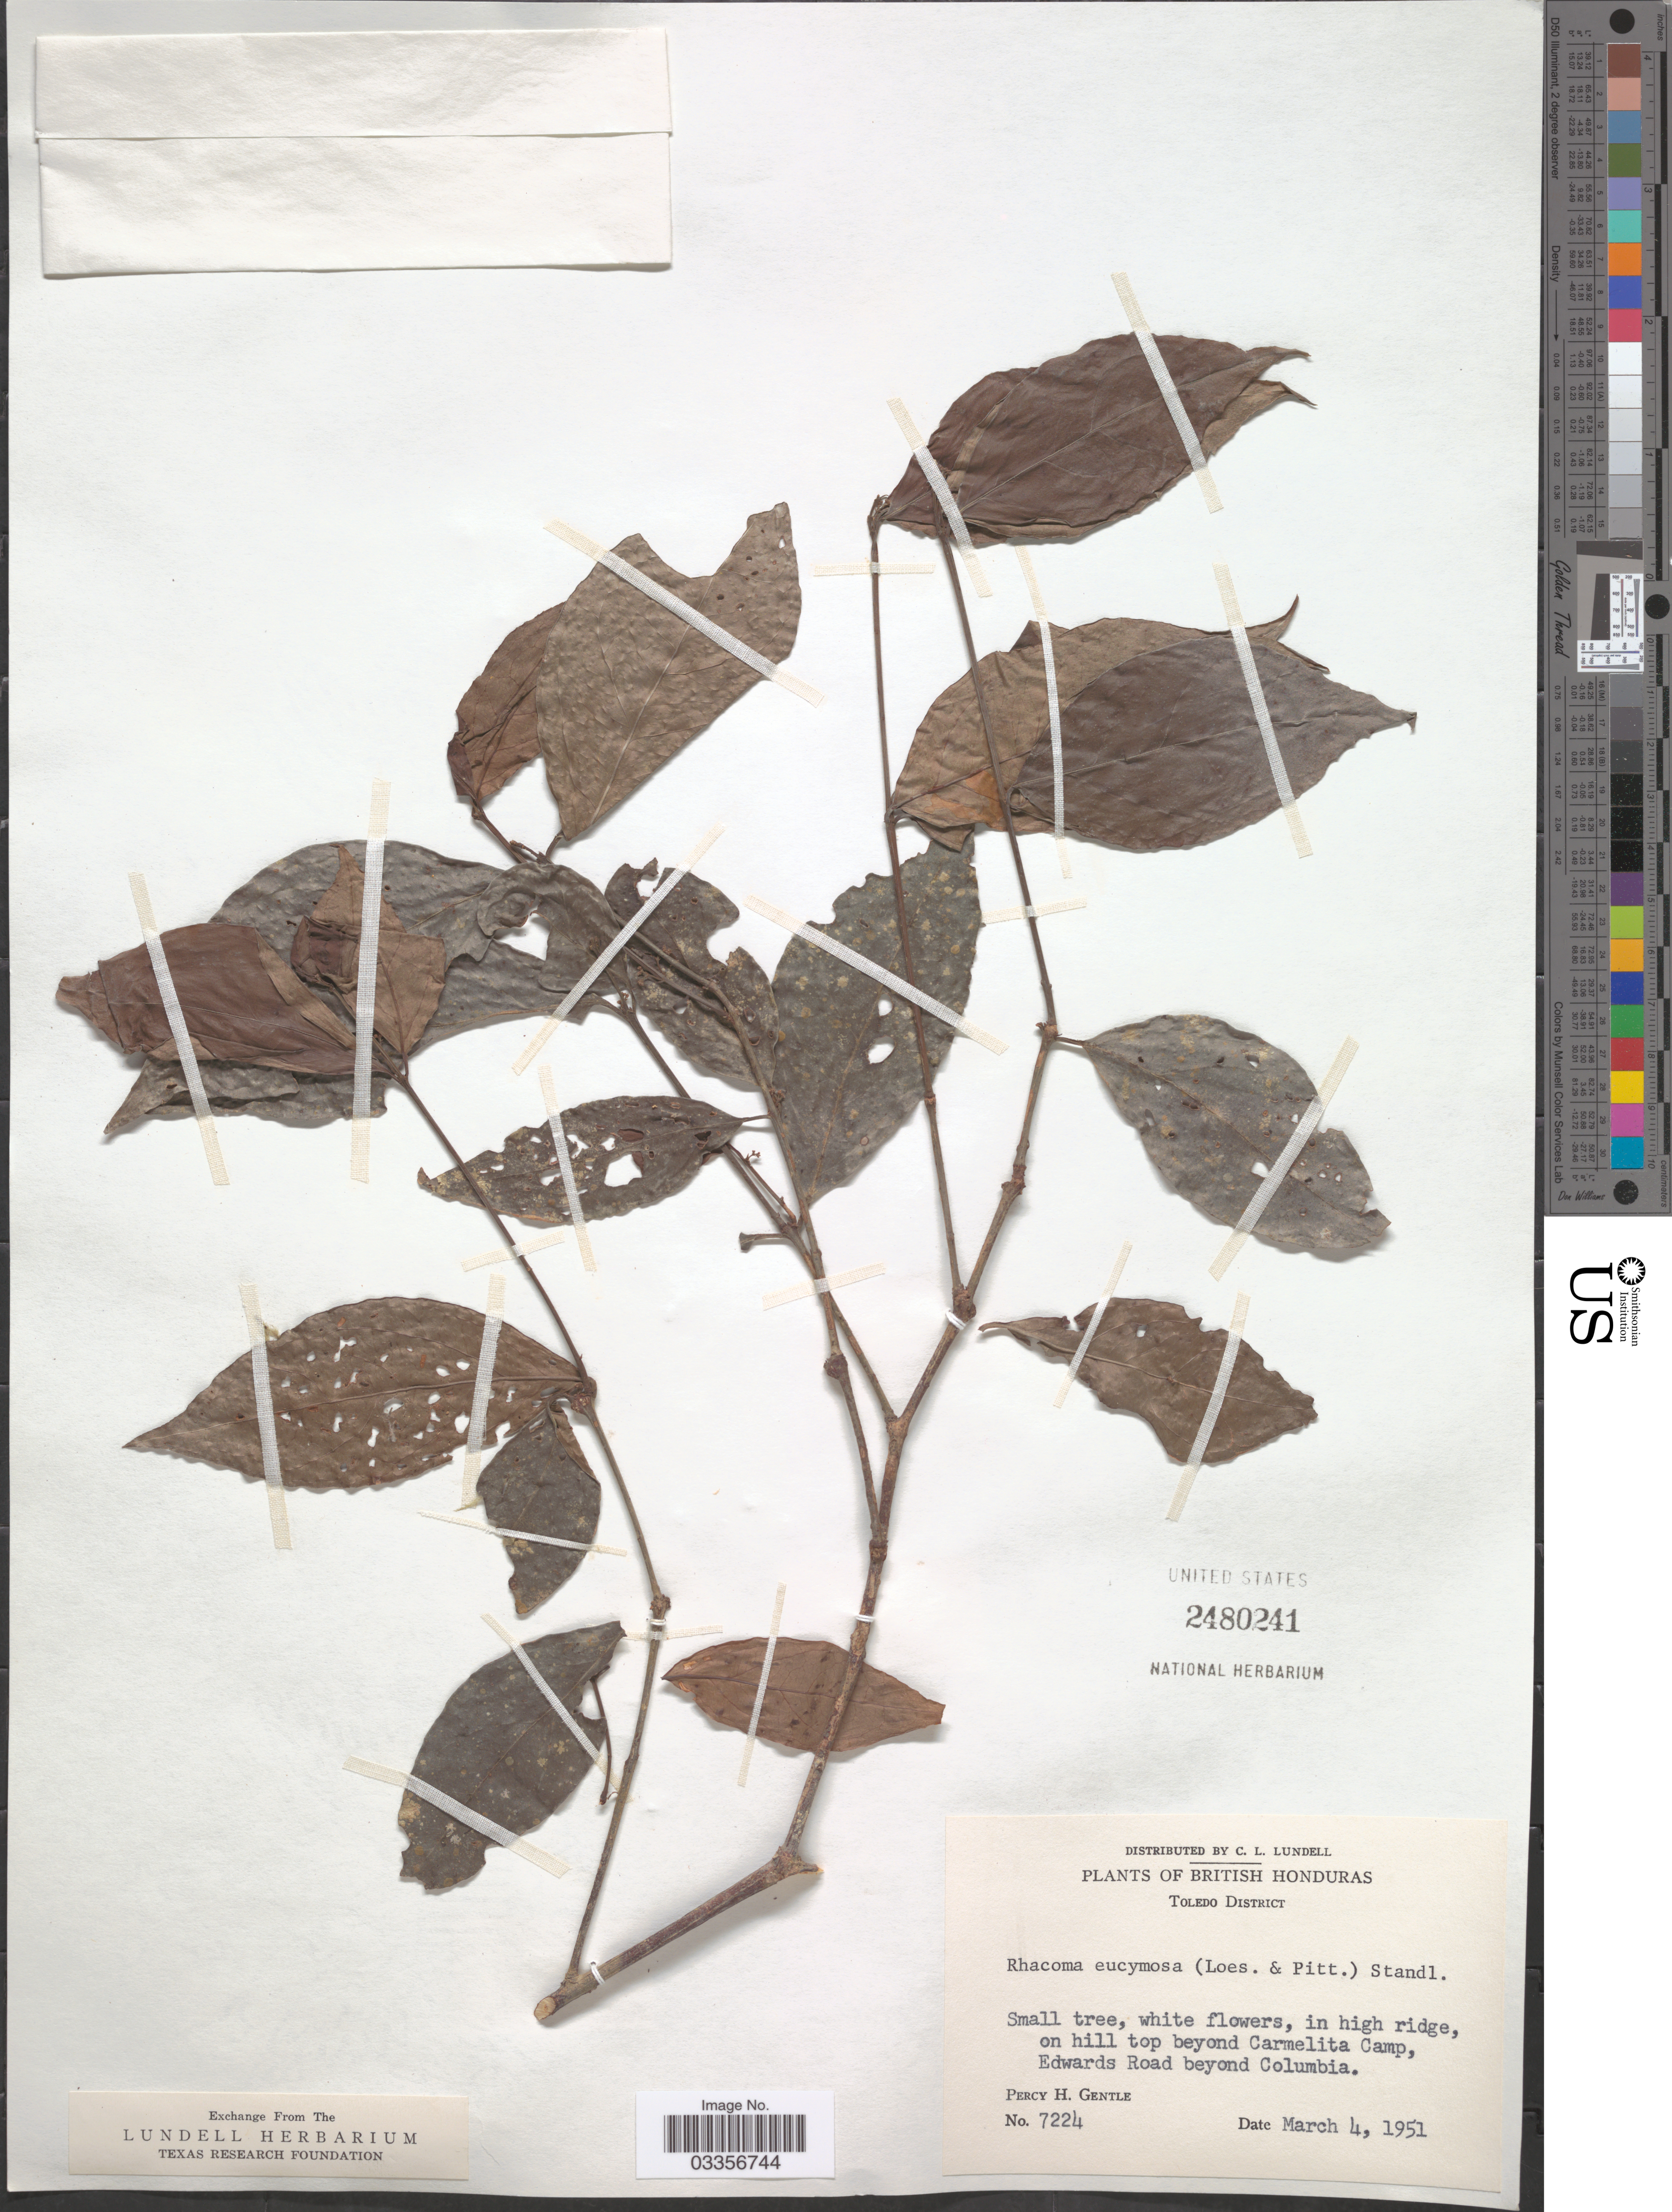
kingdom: Plantae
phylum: Tracheophyta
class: Magnoliopsida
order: Celastrales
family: Celastraceae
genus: Crossopetalum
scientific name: Crossopetalum parviflorum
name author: L.O. Williams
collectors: P. H. Gentle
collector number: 7224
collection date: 1951-03-04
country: Belize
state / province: Toledo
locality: British Honduras, Toledo District, on hill top beyond Carmelita Camp, Edwards Road beyond Columbia.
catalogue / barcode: US 2480241